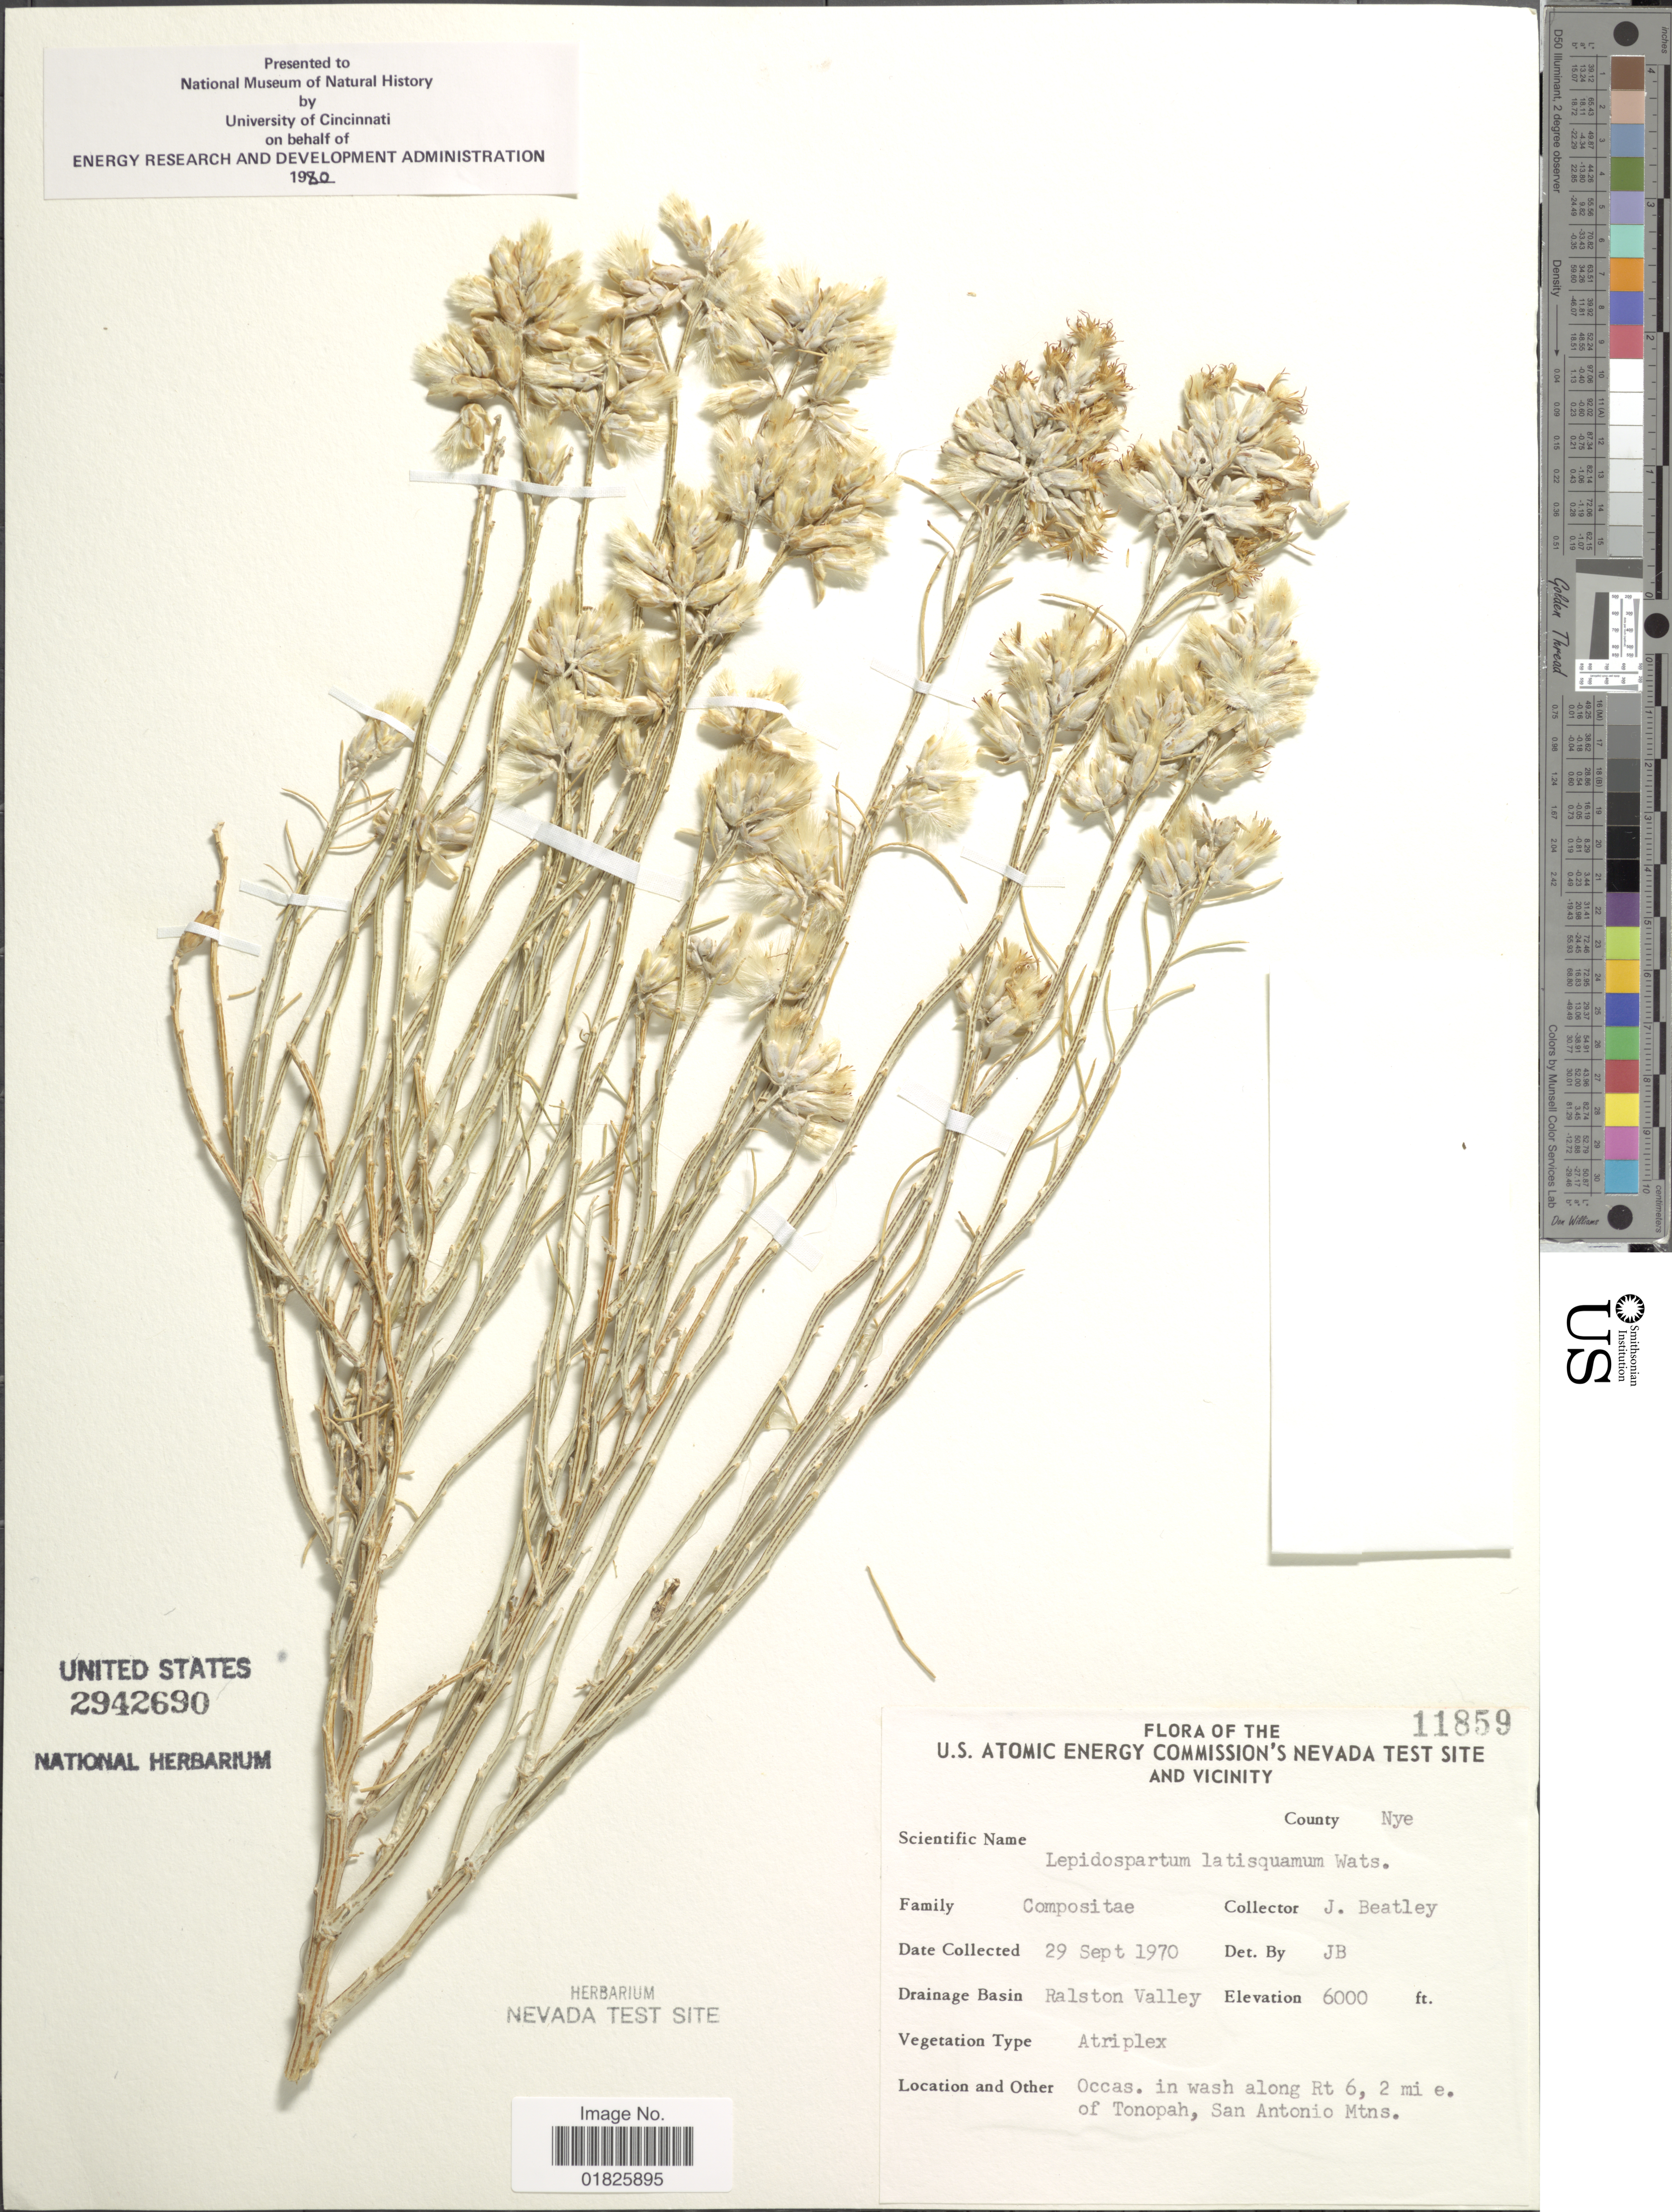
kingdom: Plantae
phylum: Tracheophyta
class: Magnoliopsida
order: Asterales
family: Asteraceae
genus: Lepidospartum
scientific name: Lepidospartum latisquamum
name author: S. Watson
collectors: J. C. Beatley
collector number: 11859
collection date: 1970-09-29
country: United States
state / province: Nevada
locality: U. S. Atomic Energy Commission's Nevada Test Site and Vicinity, County Nye, Ralston Valley, along Rt 6, 2 mi e. of Tonopah, San Antonio Mtns.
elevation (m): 1829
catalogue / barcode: US 2942690